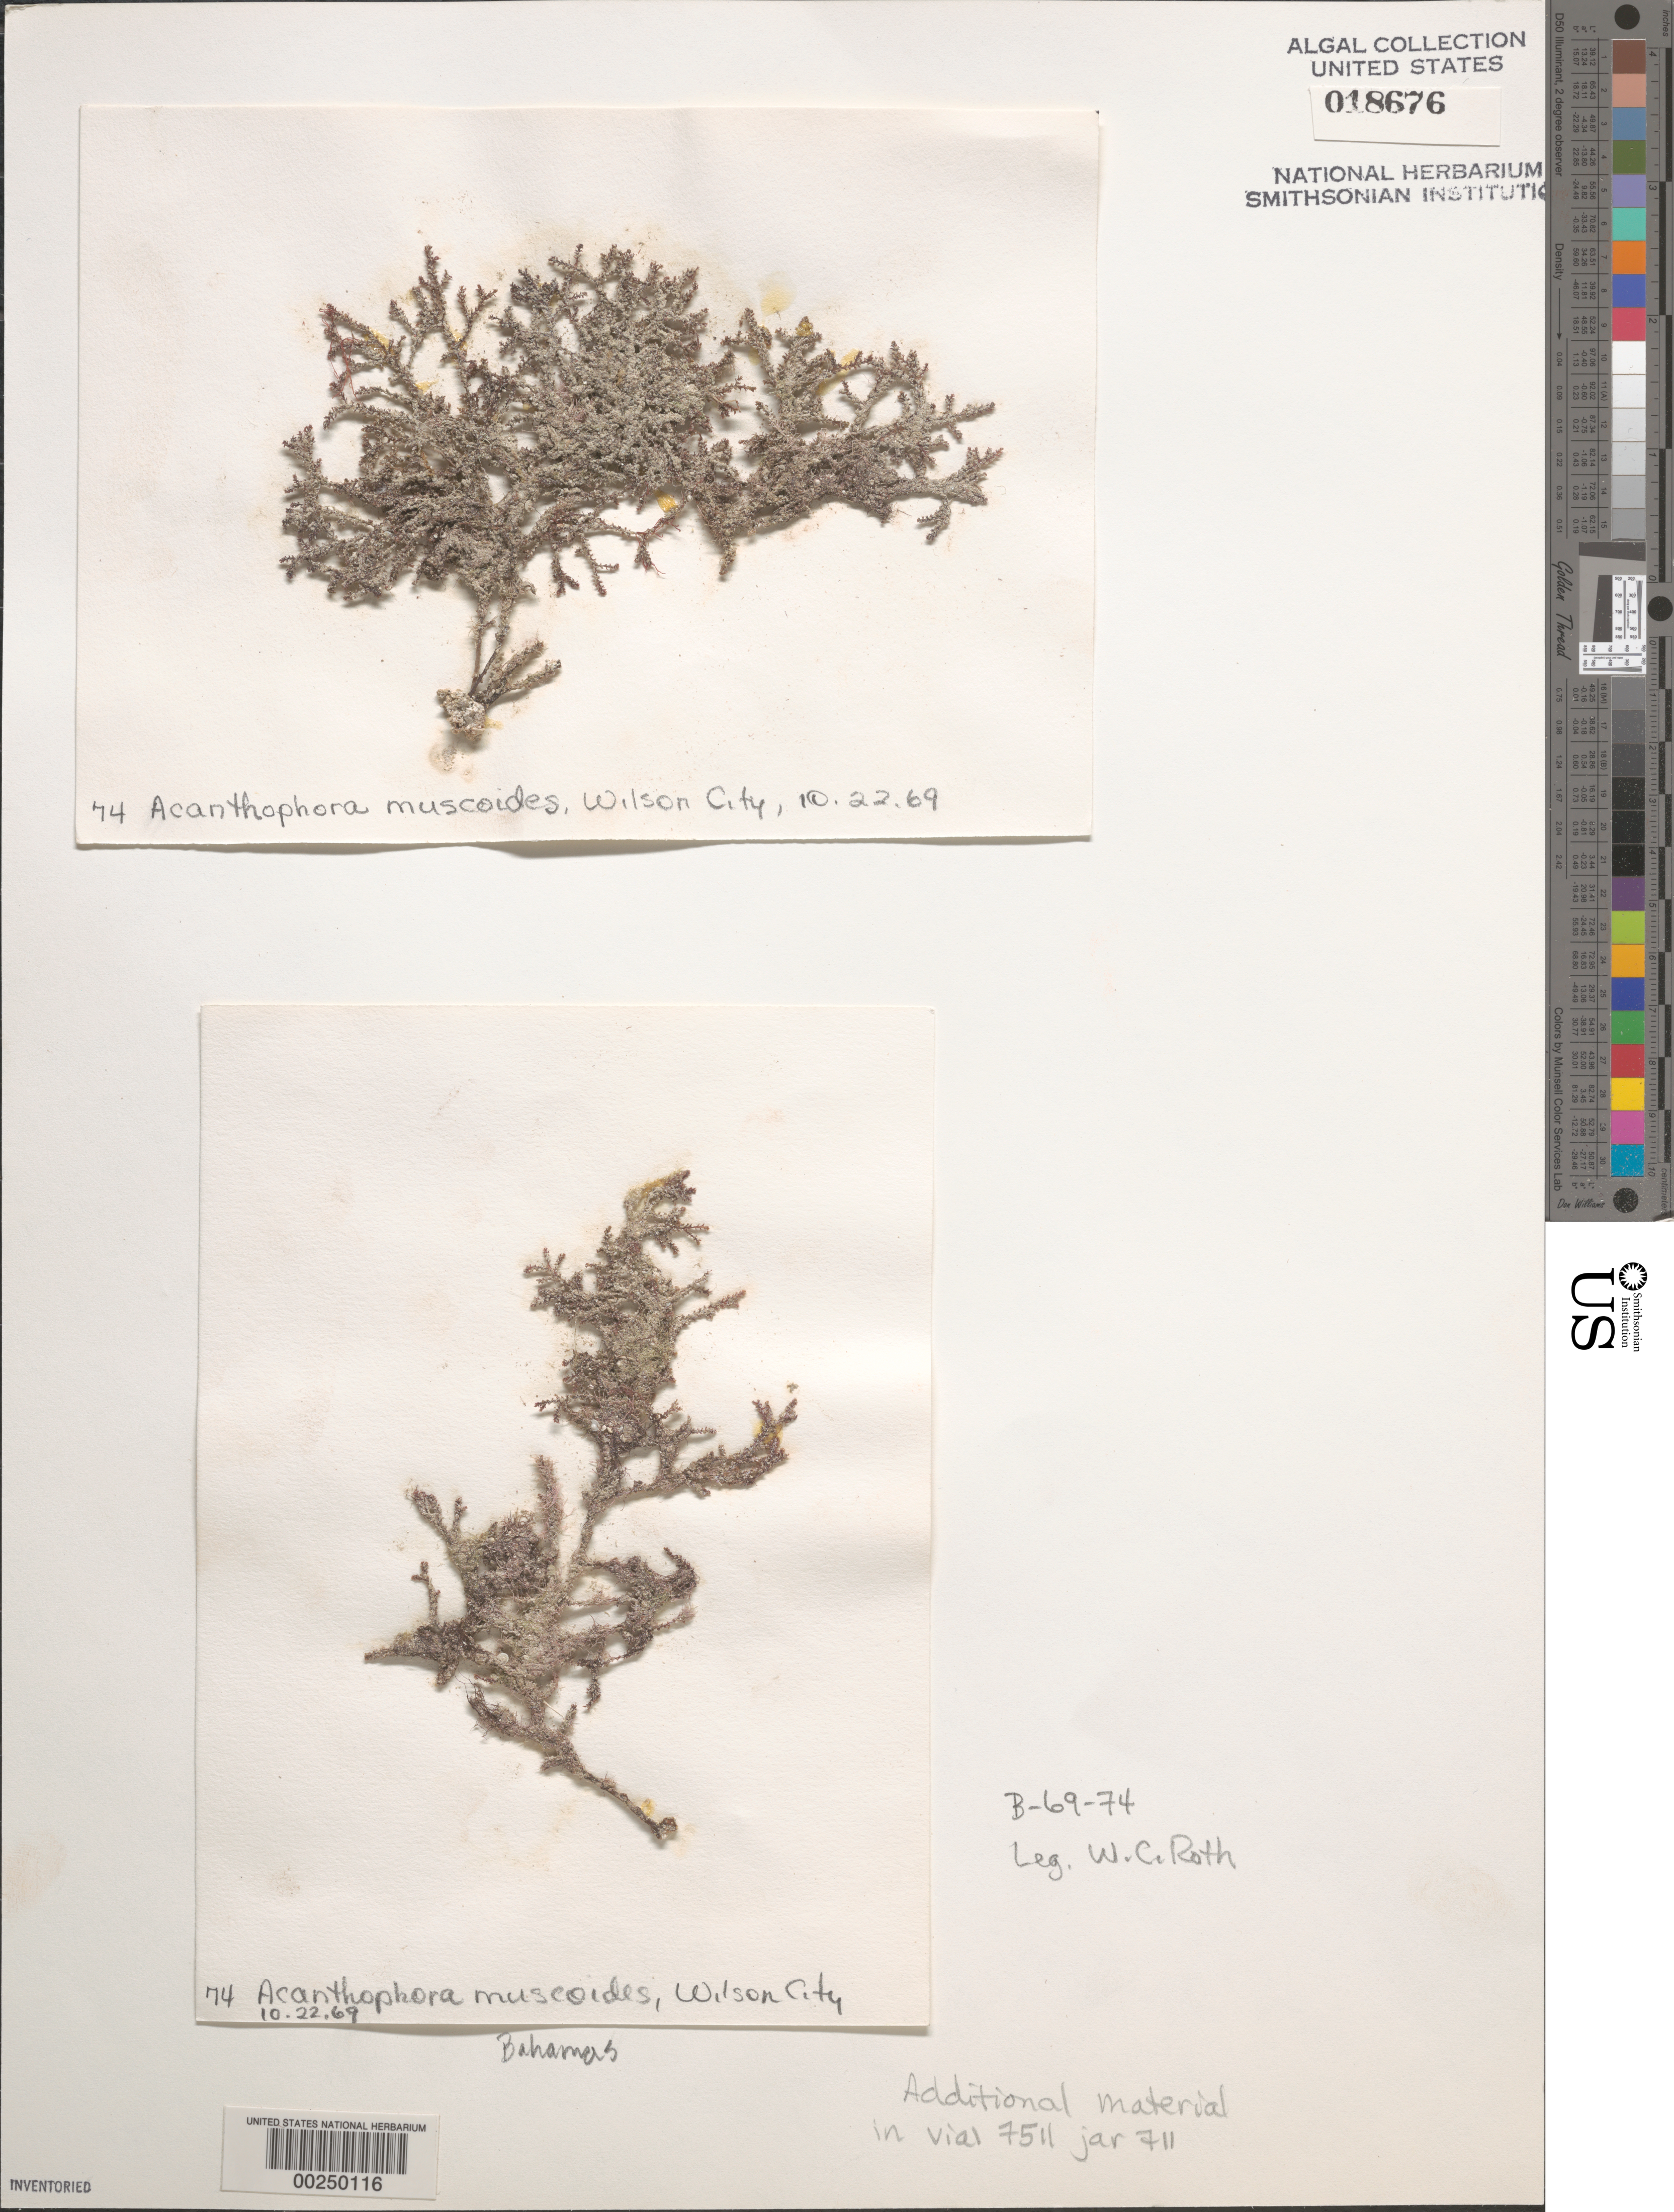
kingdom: Plantae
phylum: Rhodophyta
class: Florideophyceae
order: Ceramiales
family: Rhodomelaceae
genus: Acanthophora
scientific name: Acanthophora muscoides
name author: (C. Agardh) Bory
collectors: W. C. Roth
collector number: B-69-74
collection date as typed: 22 Oct 1969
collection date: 1969-10-22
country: Bahamas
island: Great Abaco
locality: Wilson City, Buckaroon Bay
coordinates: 26 22'00" N, 77 02'00" W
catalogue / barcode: US 18676